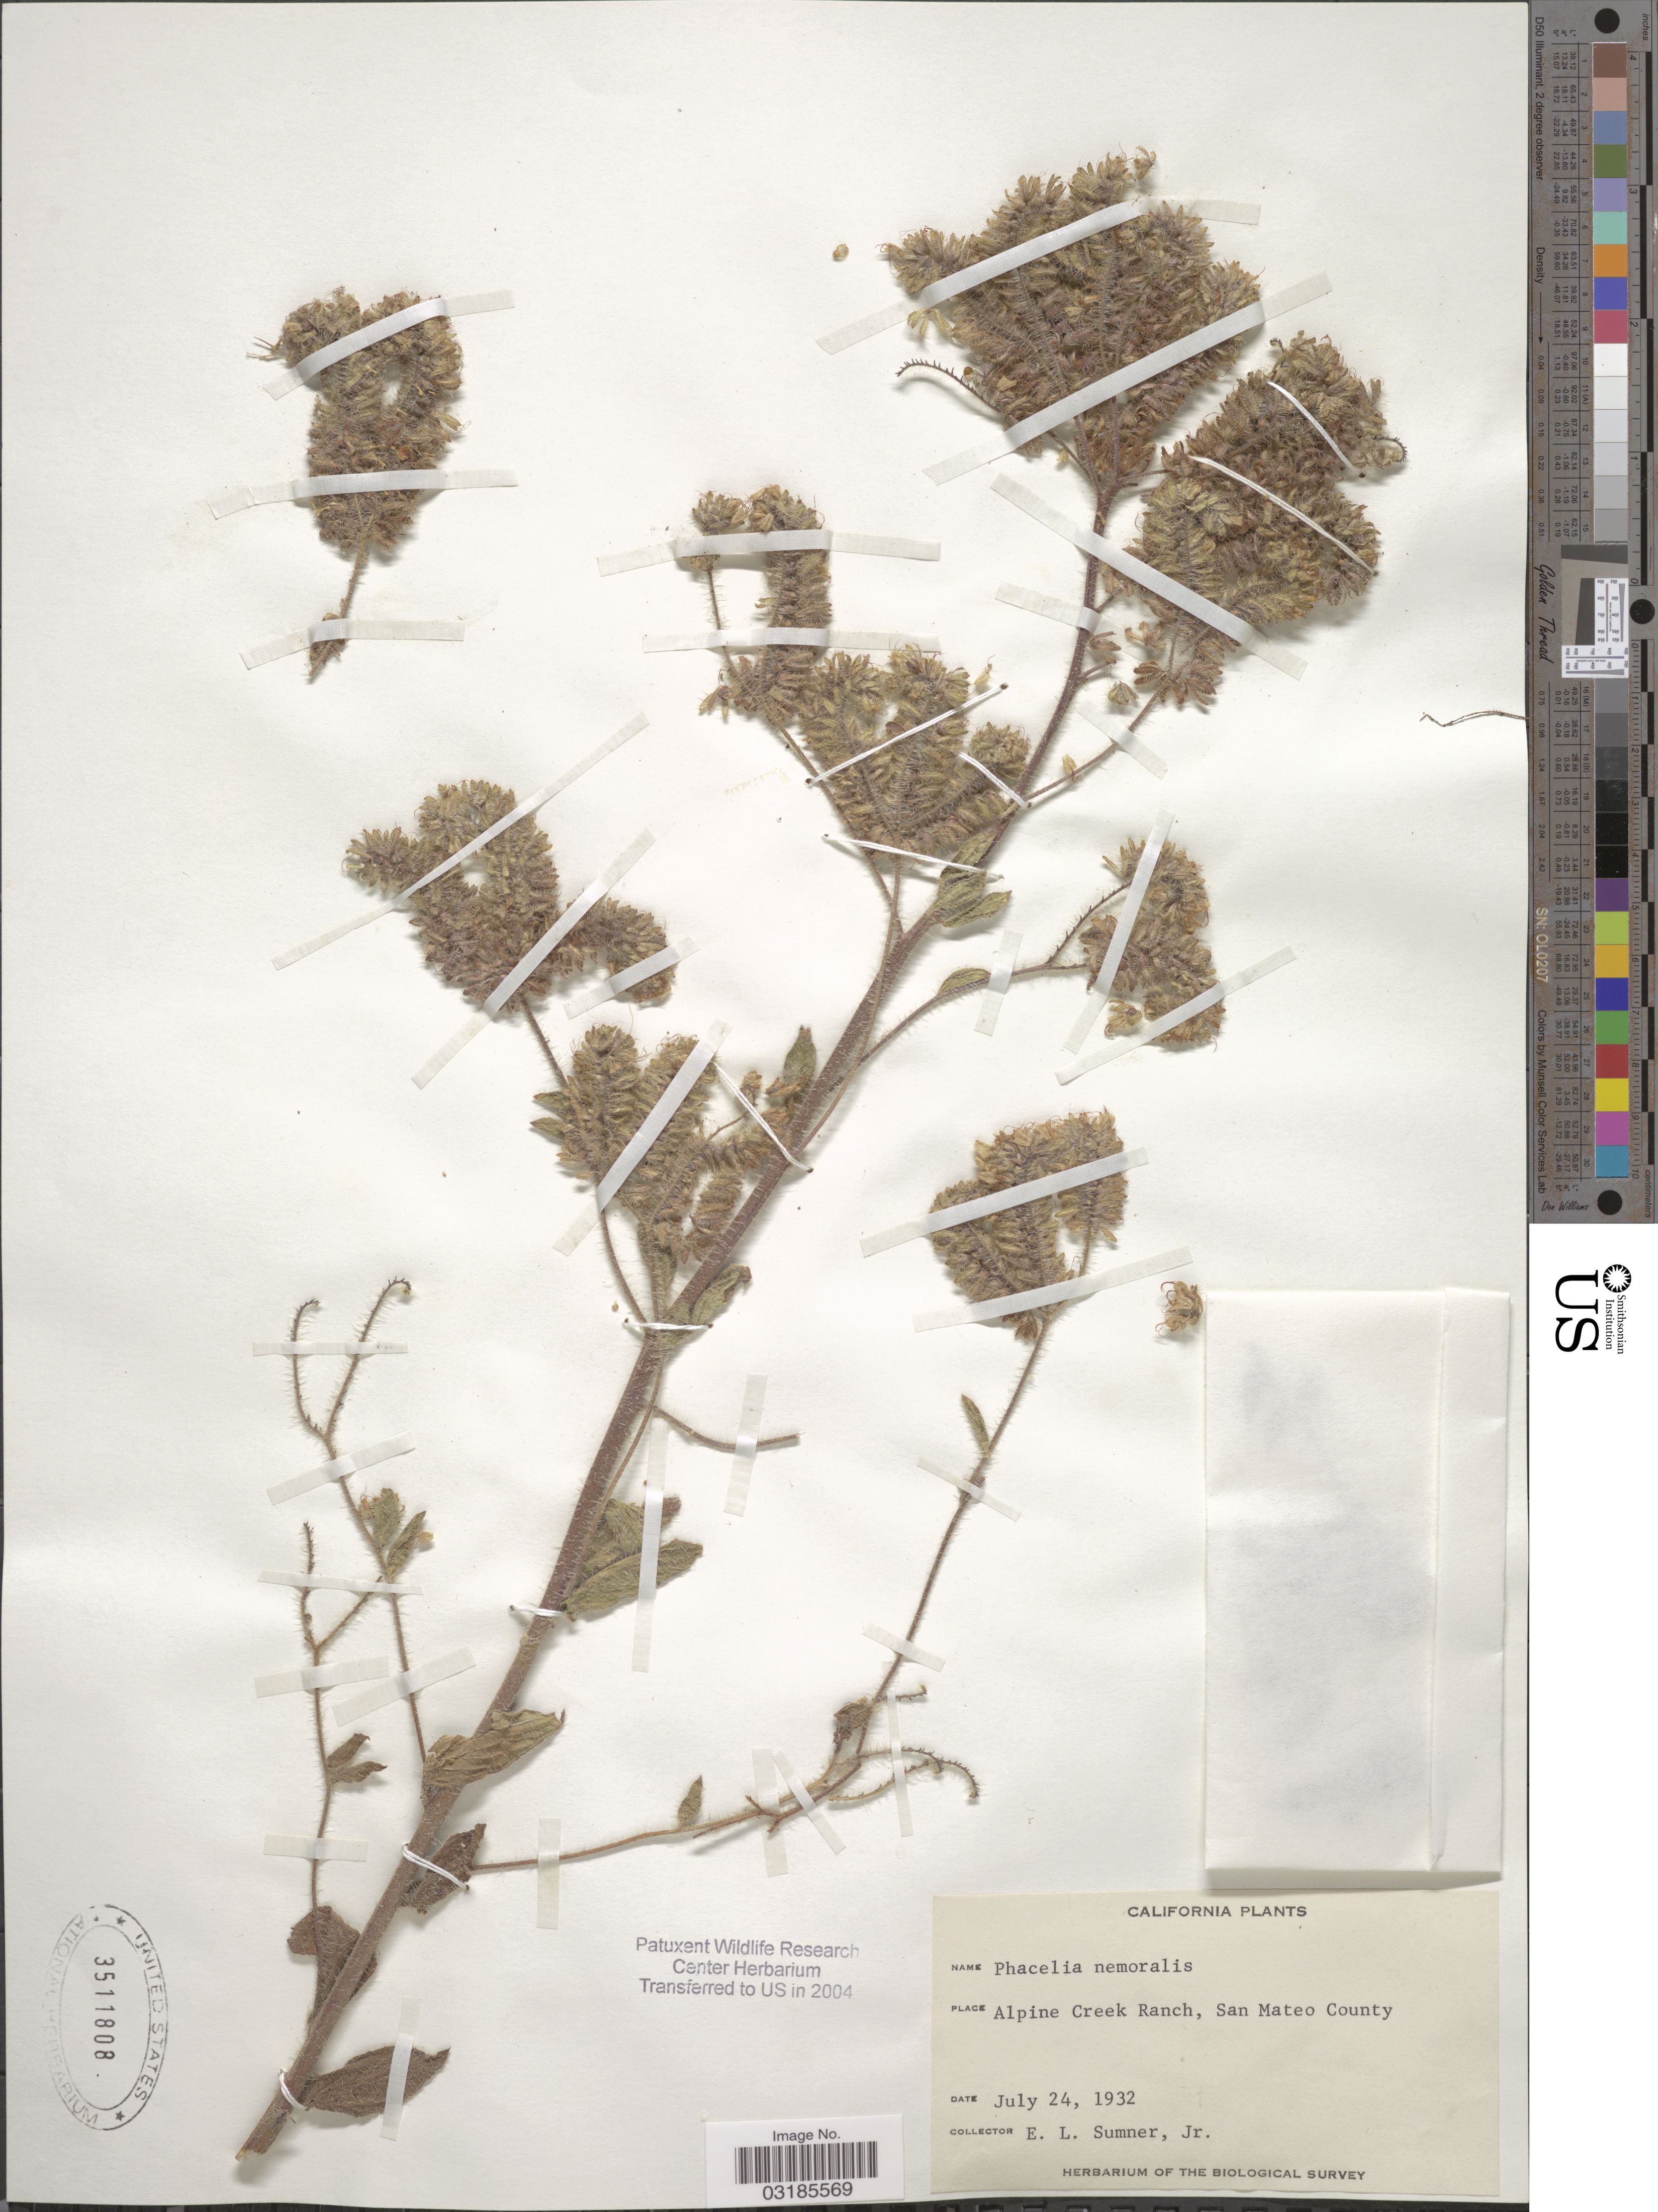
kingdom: Plantae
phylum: Tracheophyta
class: Magnoliopsida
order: Boraginales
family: Hydrophyllaceae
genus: Phacelia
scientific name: Phacelia nemoralis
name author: S.W. Greene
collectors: E. Sumner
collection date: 1932-07-24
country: United States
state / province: California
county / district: San Mateo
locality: Alpine Creek Ranch, San Mateo County.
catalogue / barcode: US 3511808